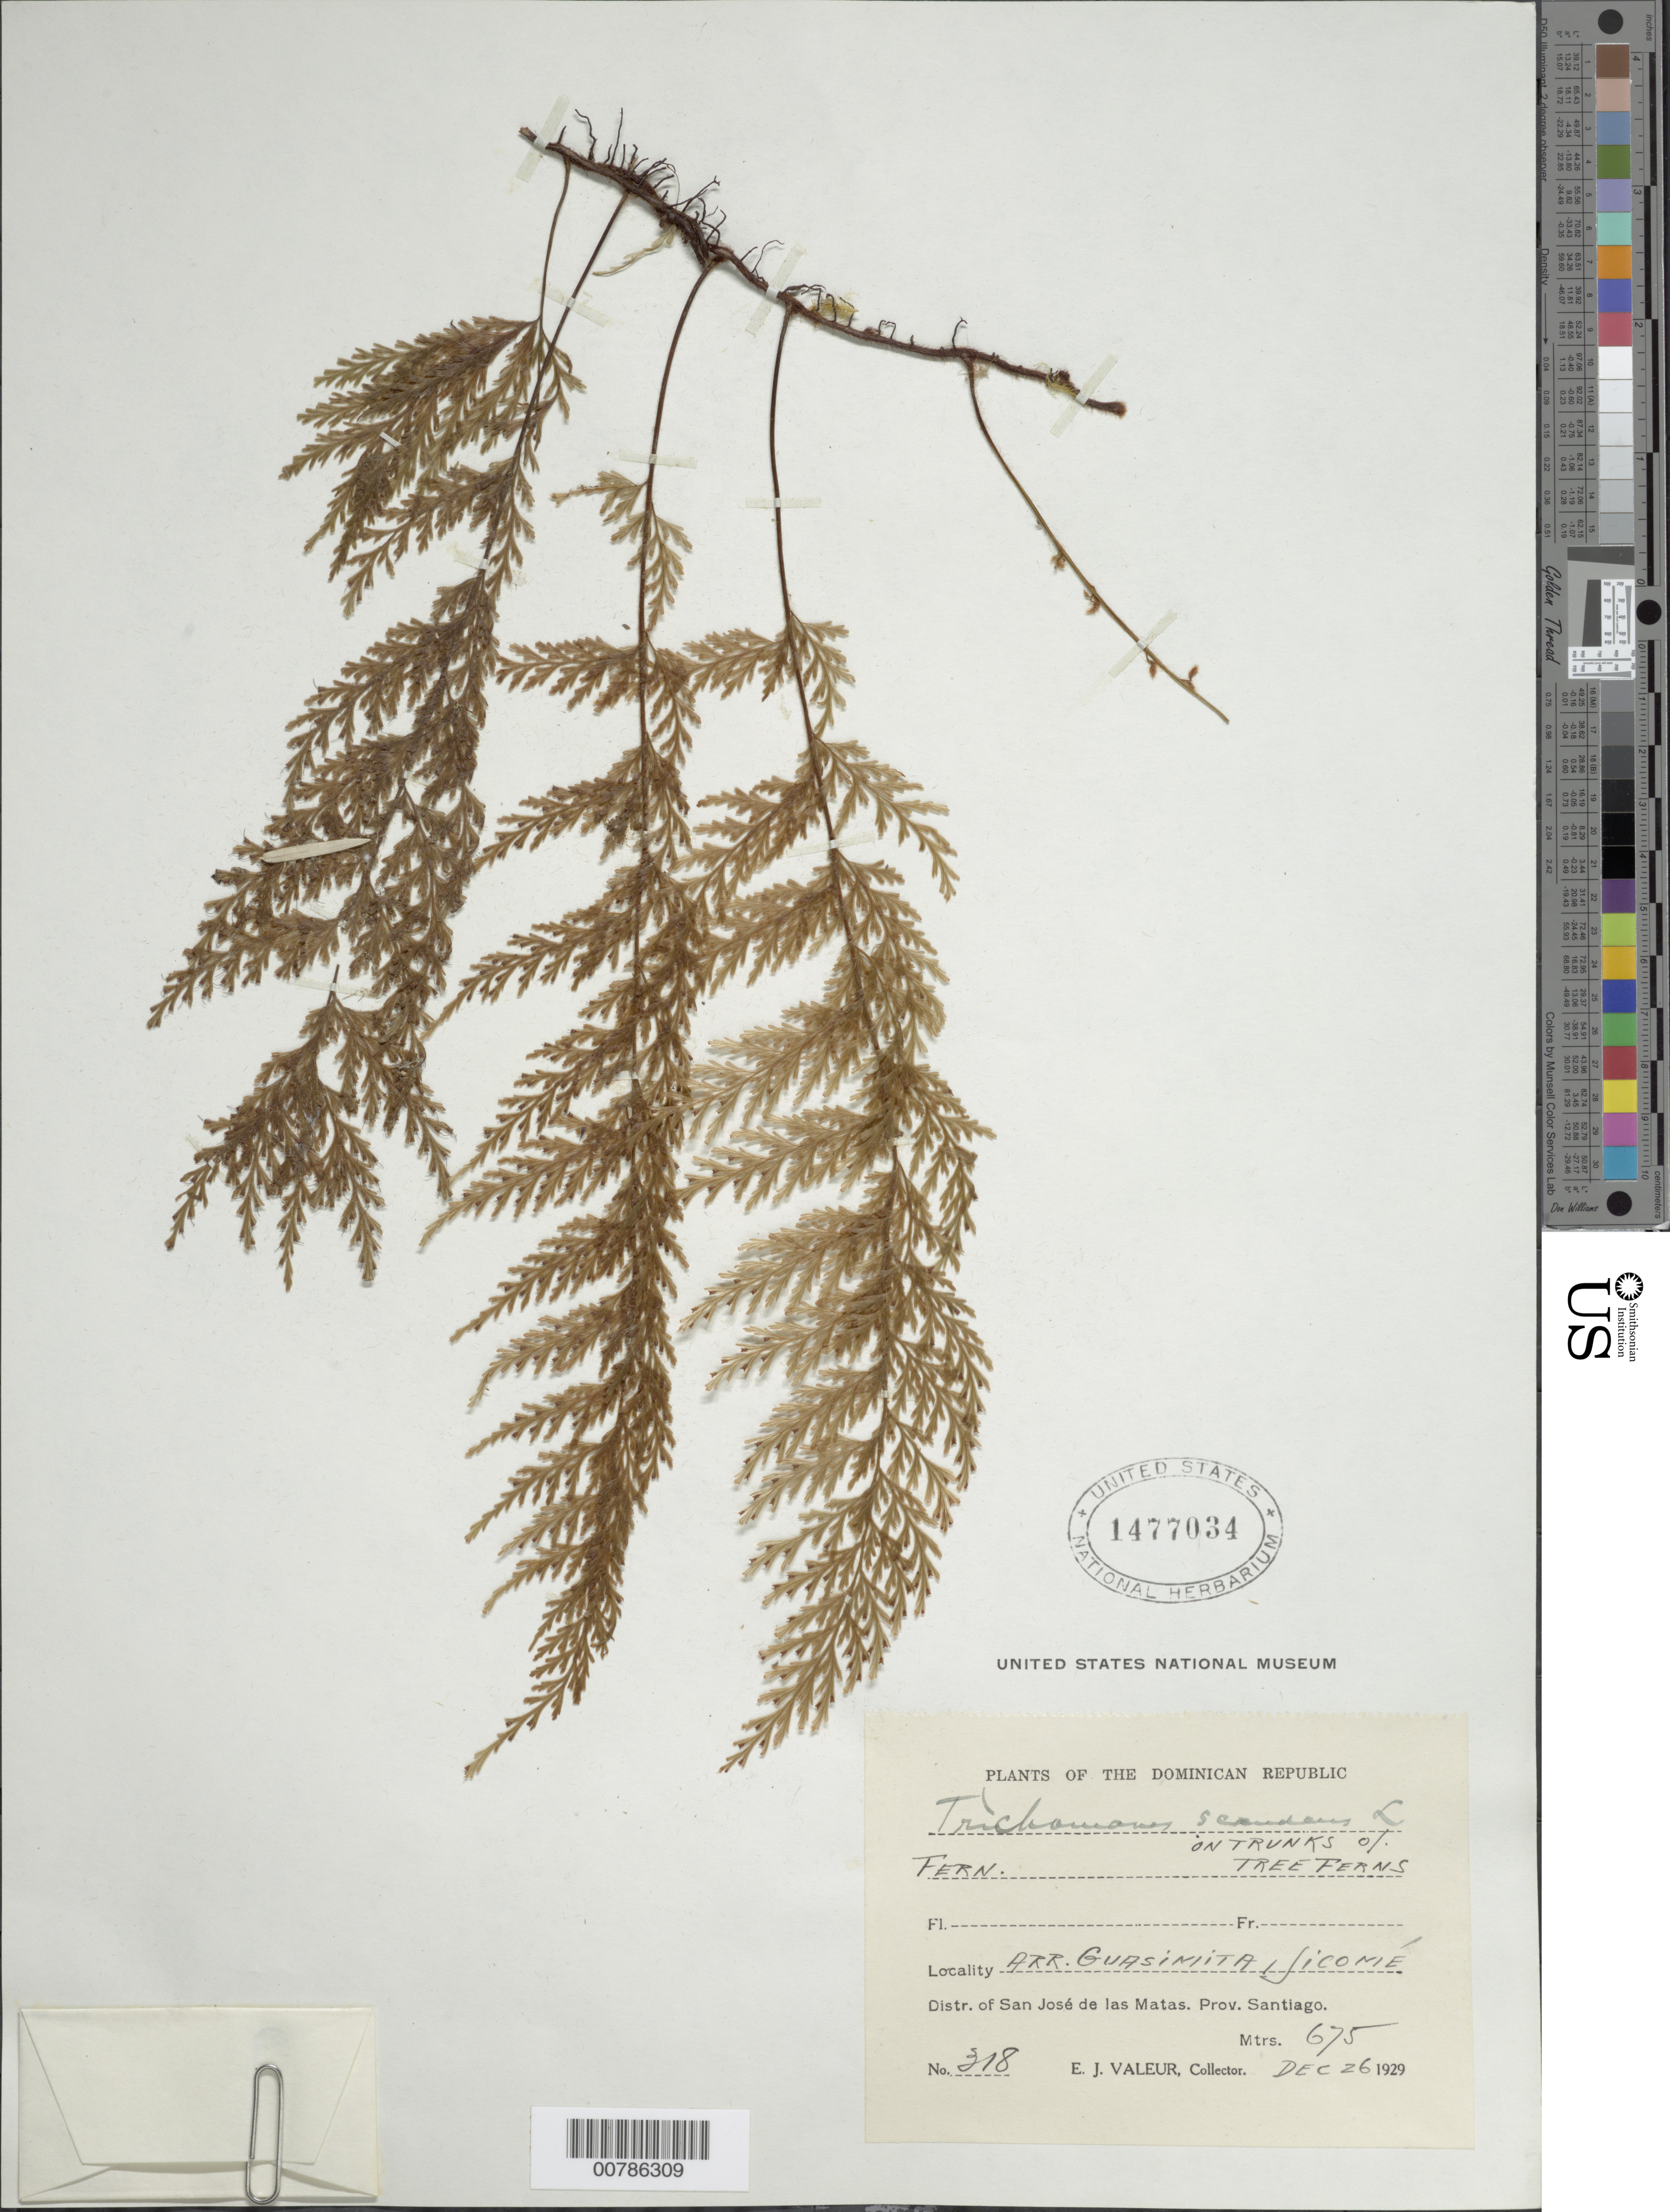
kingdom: Plantae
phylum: Tracheophyta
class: Polypodiopsida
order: Hymenophyllales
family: Hymenophyllaceae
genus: Trichomanes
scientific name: Trichomanes scandens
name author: L.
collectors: E. Valeur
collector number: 318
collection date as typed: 26 Dec 1929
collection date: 1929-12-26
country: Dominican Republic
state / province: Santiago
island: Hispaniola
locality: Dist. San José de las Matas, Guasimita, Jicomié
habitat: On trunks of tree ferns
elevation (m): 675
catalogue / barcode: US 1477034